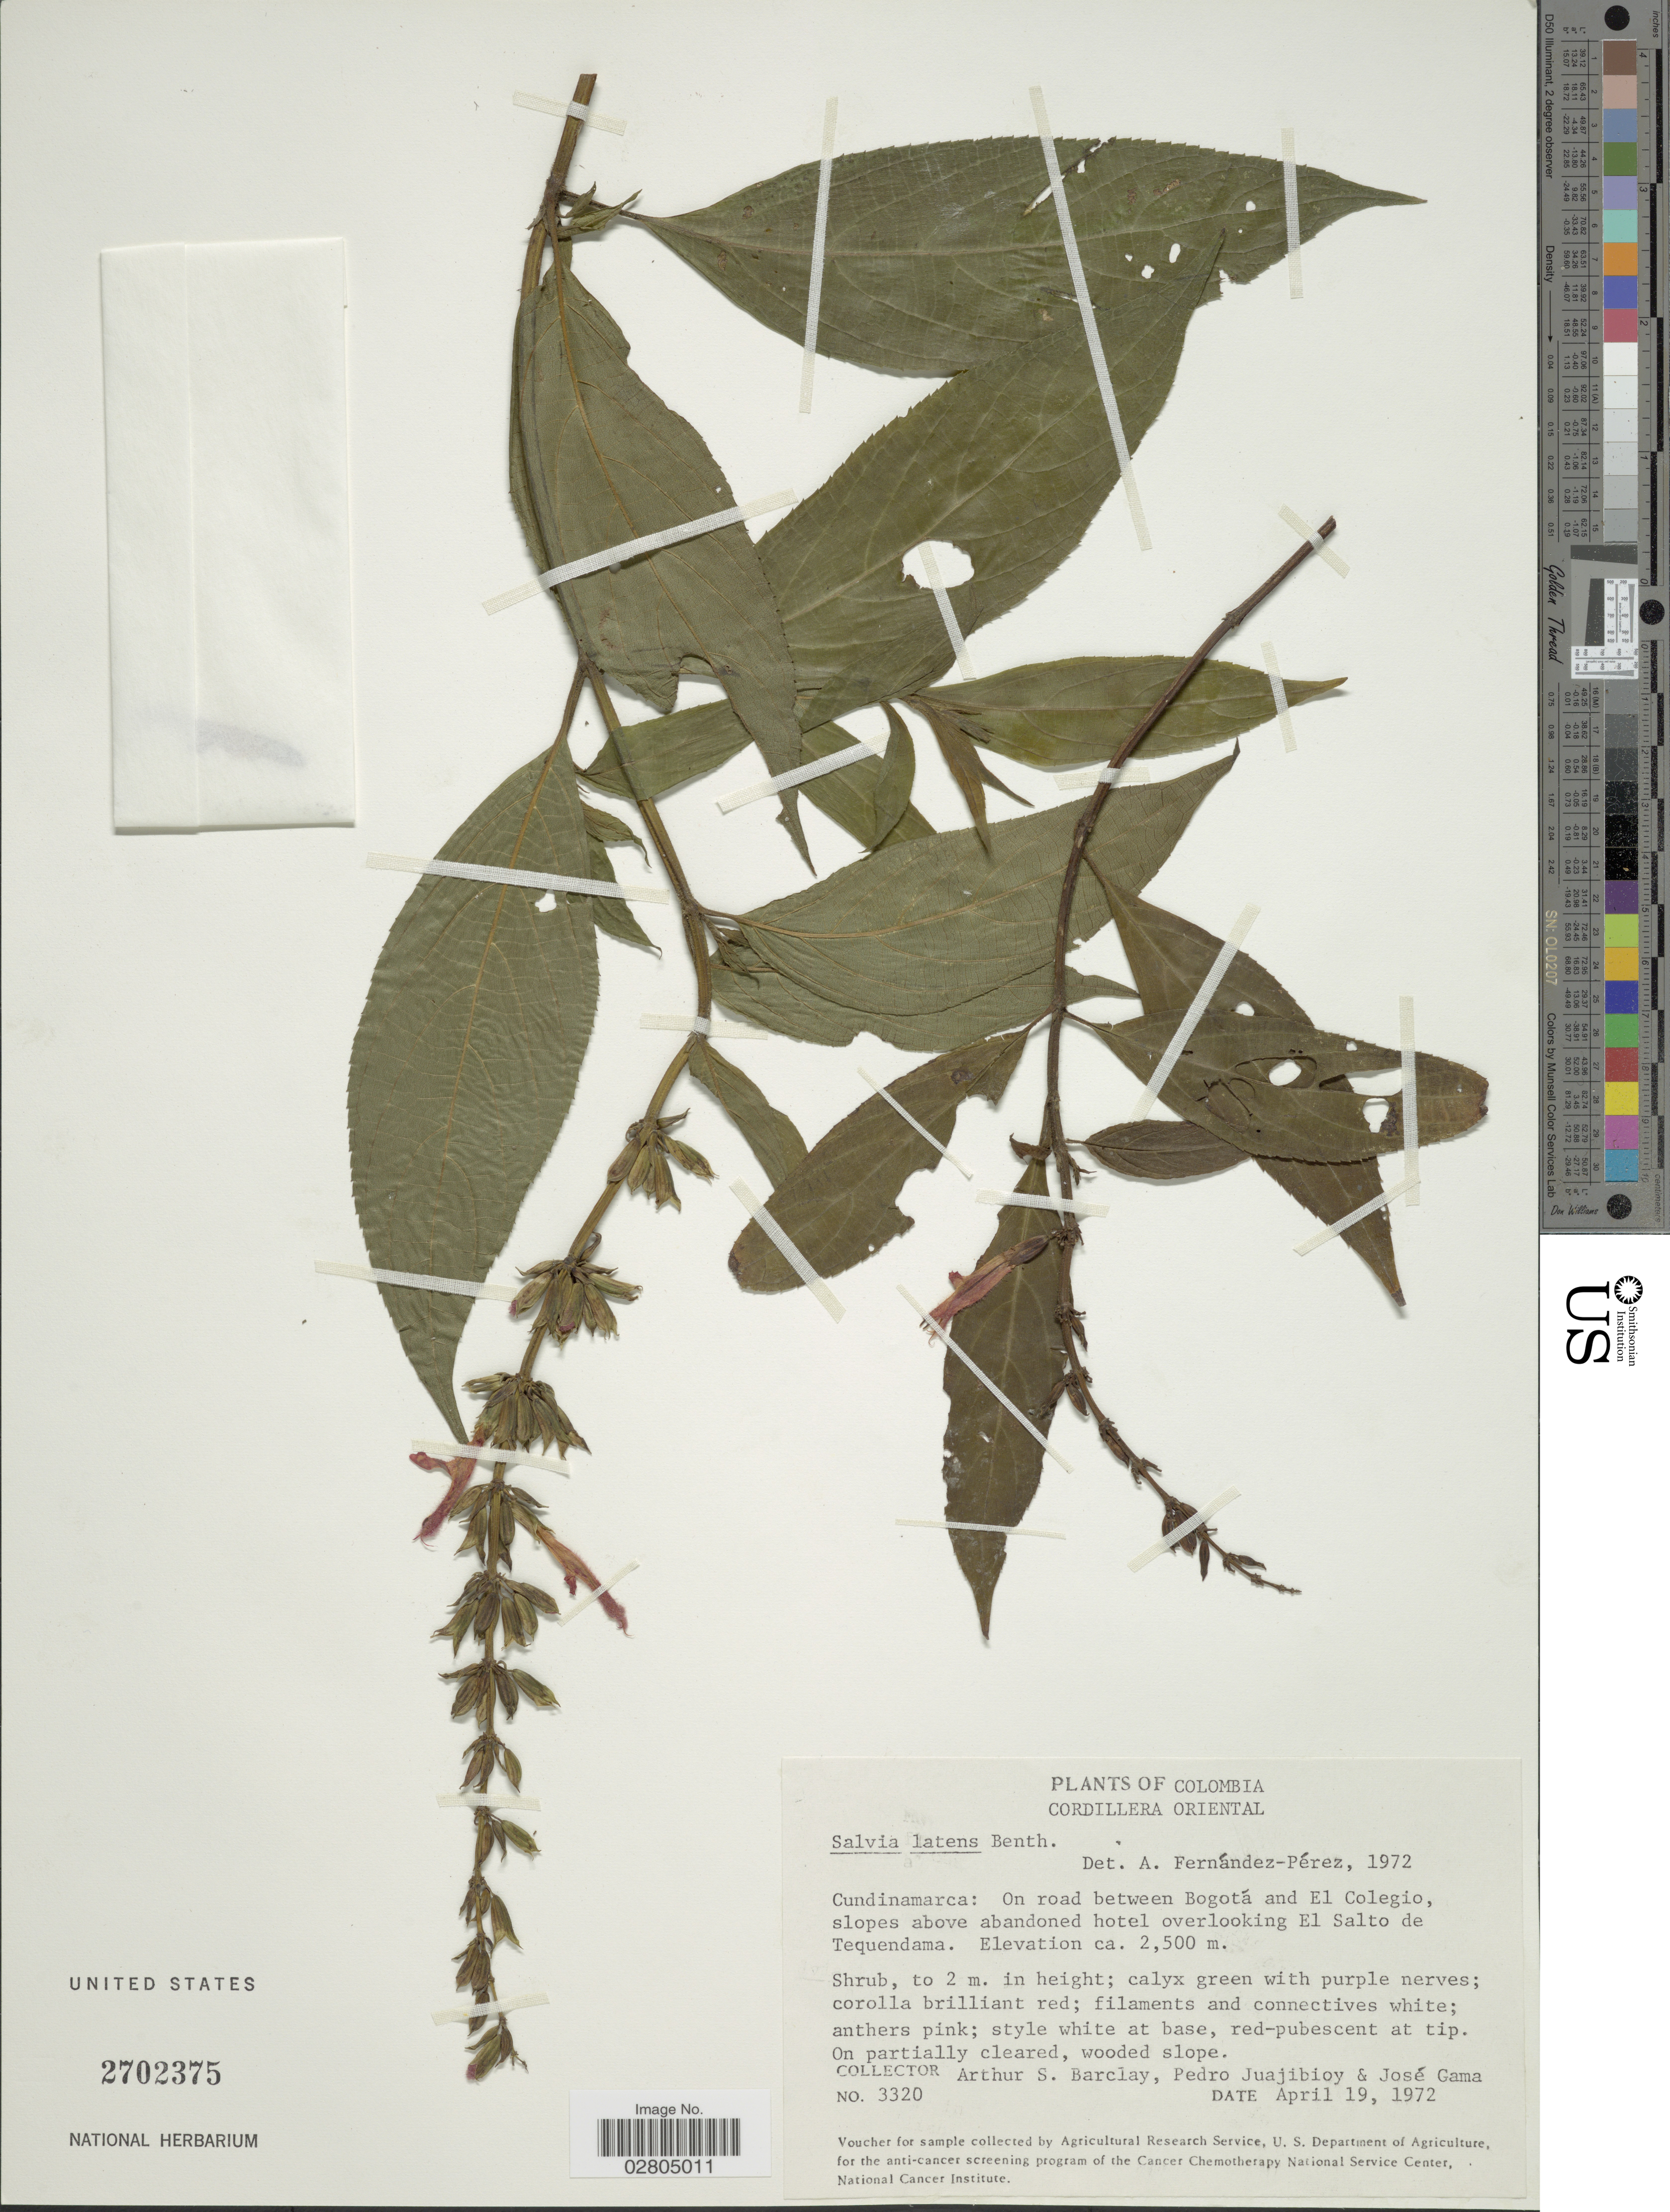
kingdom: Plantae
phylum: Tracheophyta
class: Magnoliopsida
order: Lamiales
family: Lamiaceae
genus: Salvia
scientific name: Salvia rufula subsp. latens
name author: (Benth.) J.R.I. Wood & Harley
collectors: A. S. Barclay, P. Juajibioy & J. Gama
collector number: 3320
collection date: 1972-04-19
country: Colombia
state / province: Cundinamarca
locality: Cordillera Oriental, On road between Bogotá and El Colegio, slopes above abandoned hotel overlooking El Salto de Tequendama.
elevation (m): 2500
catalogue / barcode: US 2702375